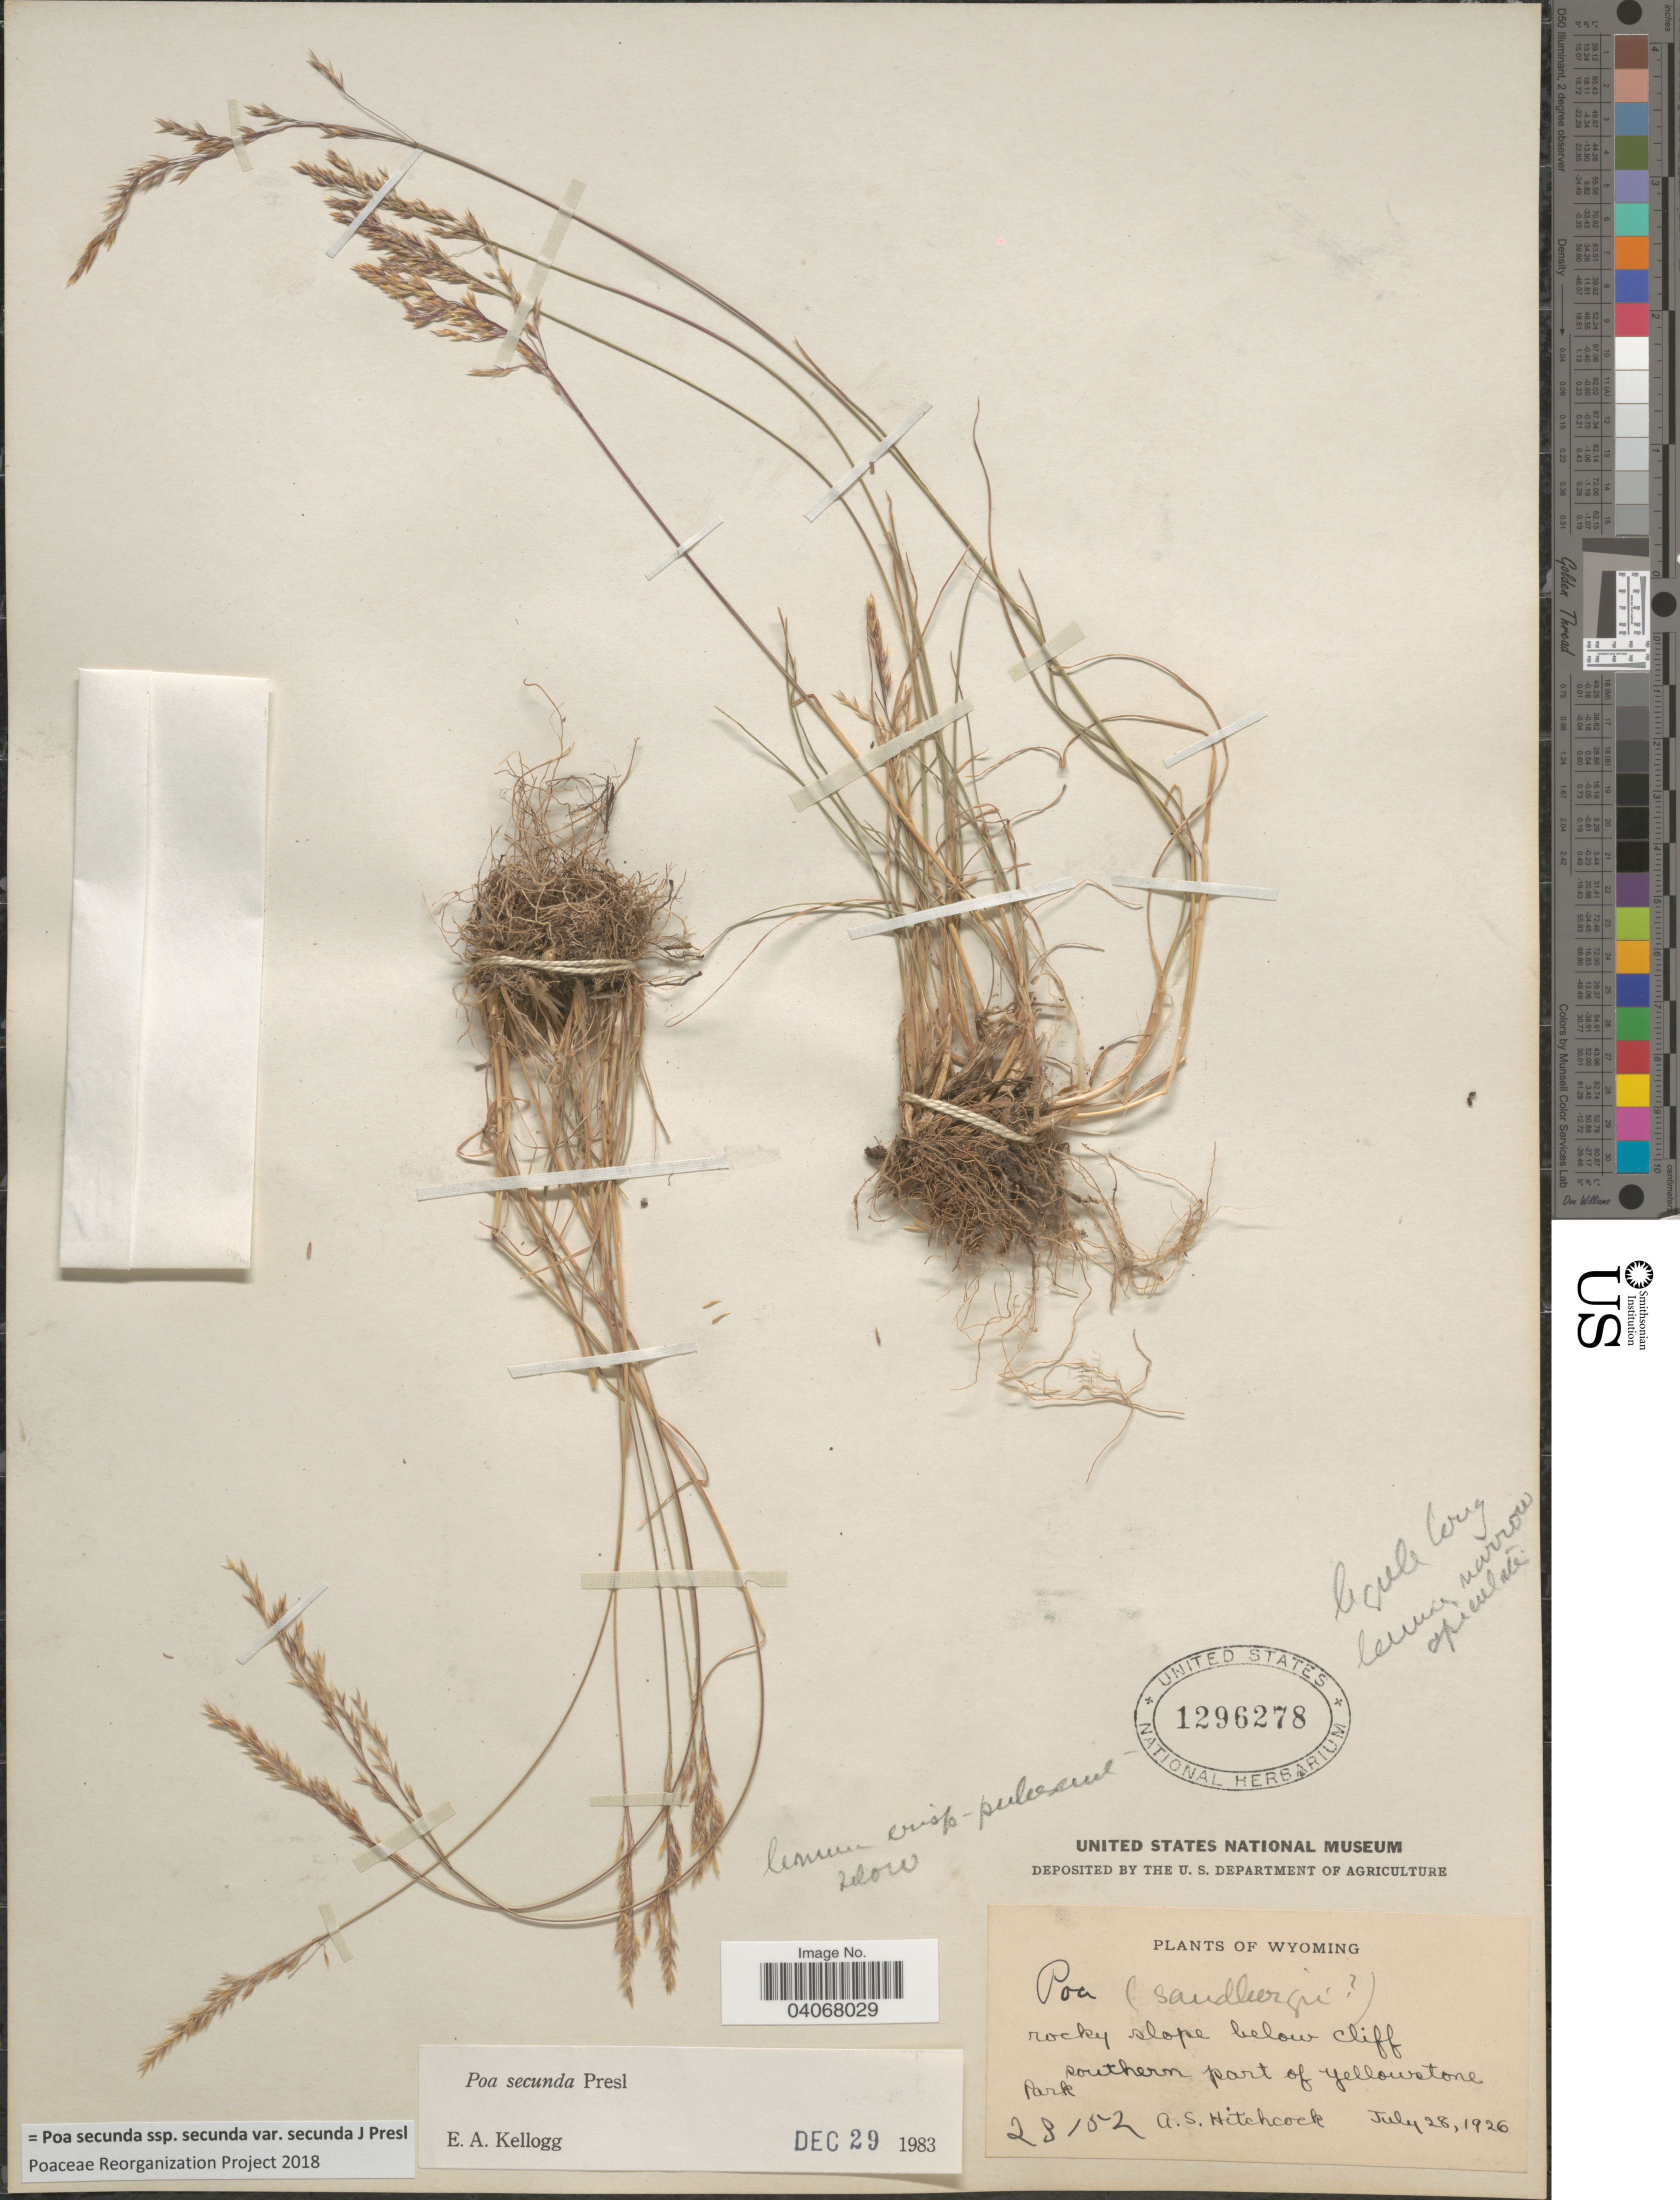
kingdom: Plantae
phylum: Tracheophyta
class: Liliopsida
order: Poales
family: Poaceae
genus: Poa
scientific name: Poa secunda subsp. secunda var. secunda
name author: J. Presl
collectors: A. S. Hitchcock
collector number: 23152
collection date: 1926-07-28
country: United States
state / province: Wyoming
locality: Rocky slope below cliff southern part of Yellowstone Park.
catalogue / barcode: US 1296278